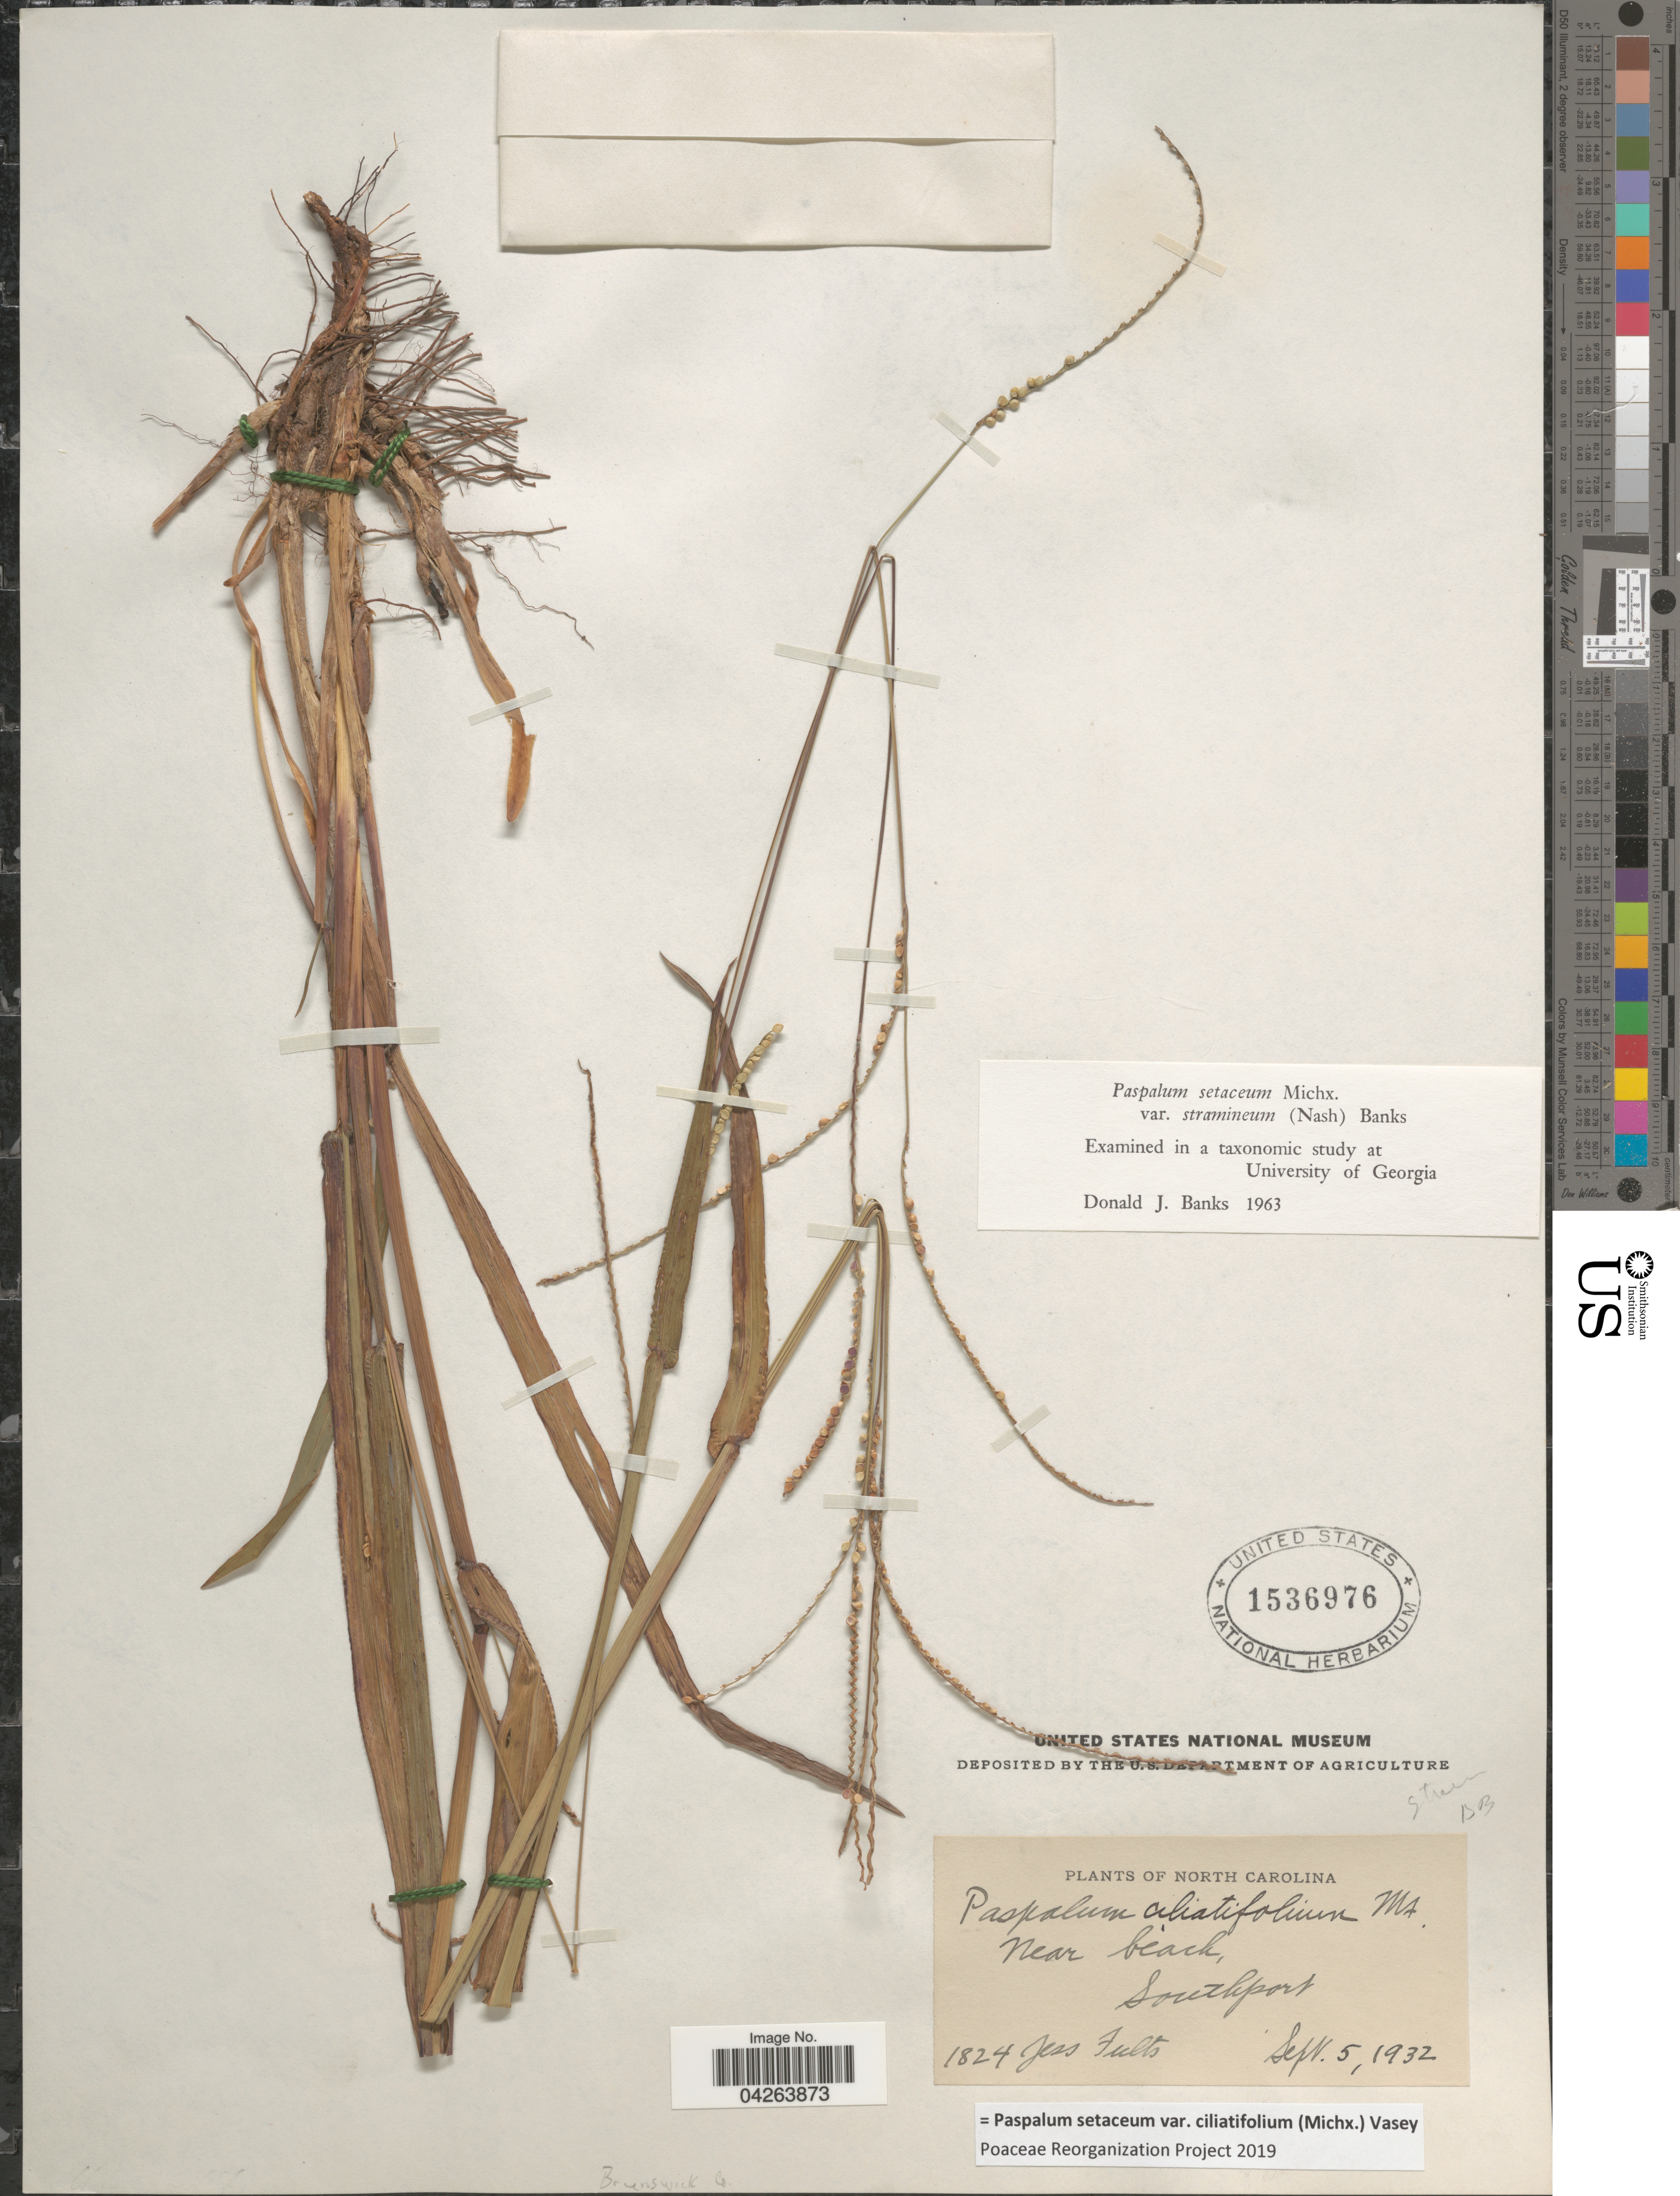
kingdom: Plantae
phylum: Tracheophyta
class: Liliopsida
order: Poales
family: Poaceae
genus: Paspalum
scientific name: Paspalum setaceum var. ciliatifolium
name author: (Michx.) Vasey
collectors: J. Fults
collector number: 1824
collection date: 1932-09-05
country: United States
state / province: South Carolina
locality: Near beach. Southport. Brunswick Co.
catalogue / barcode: US 1536976